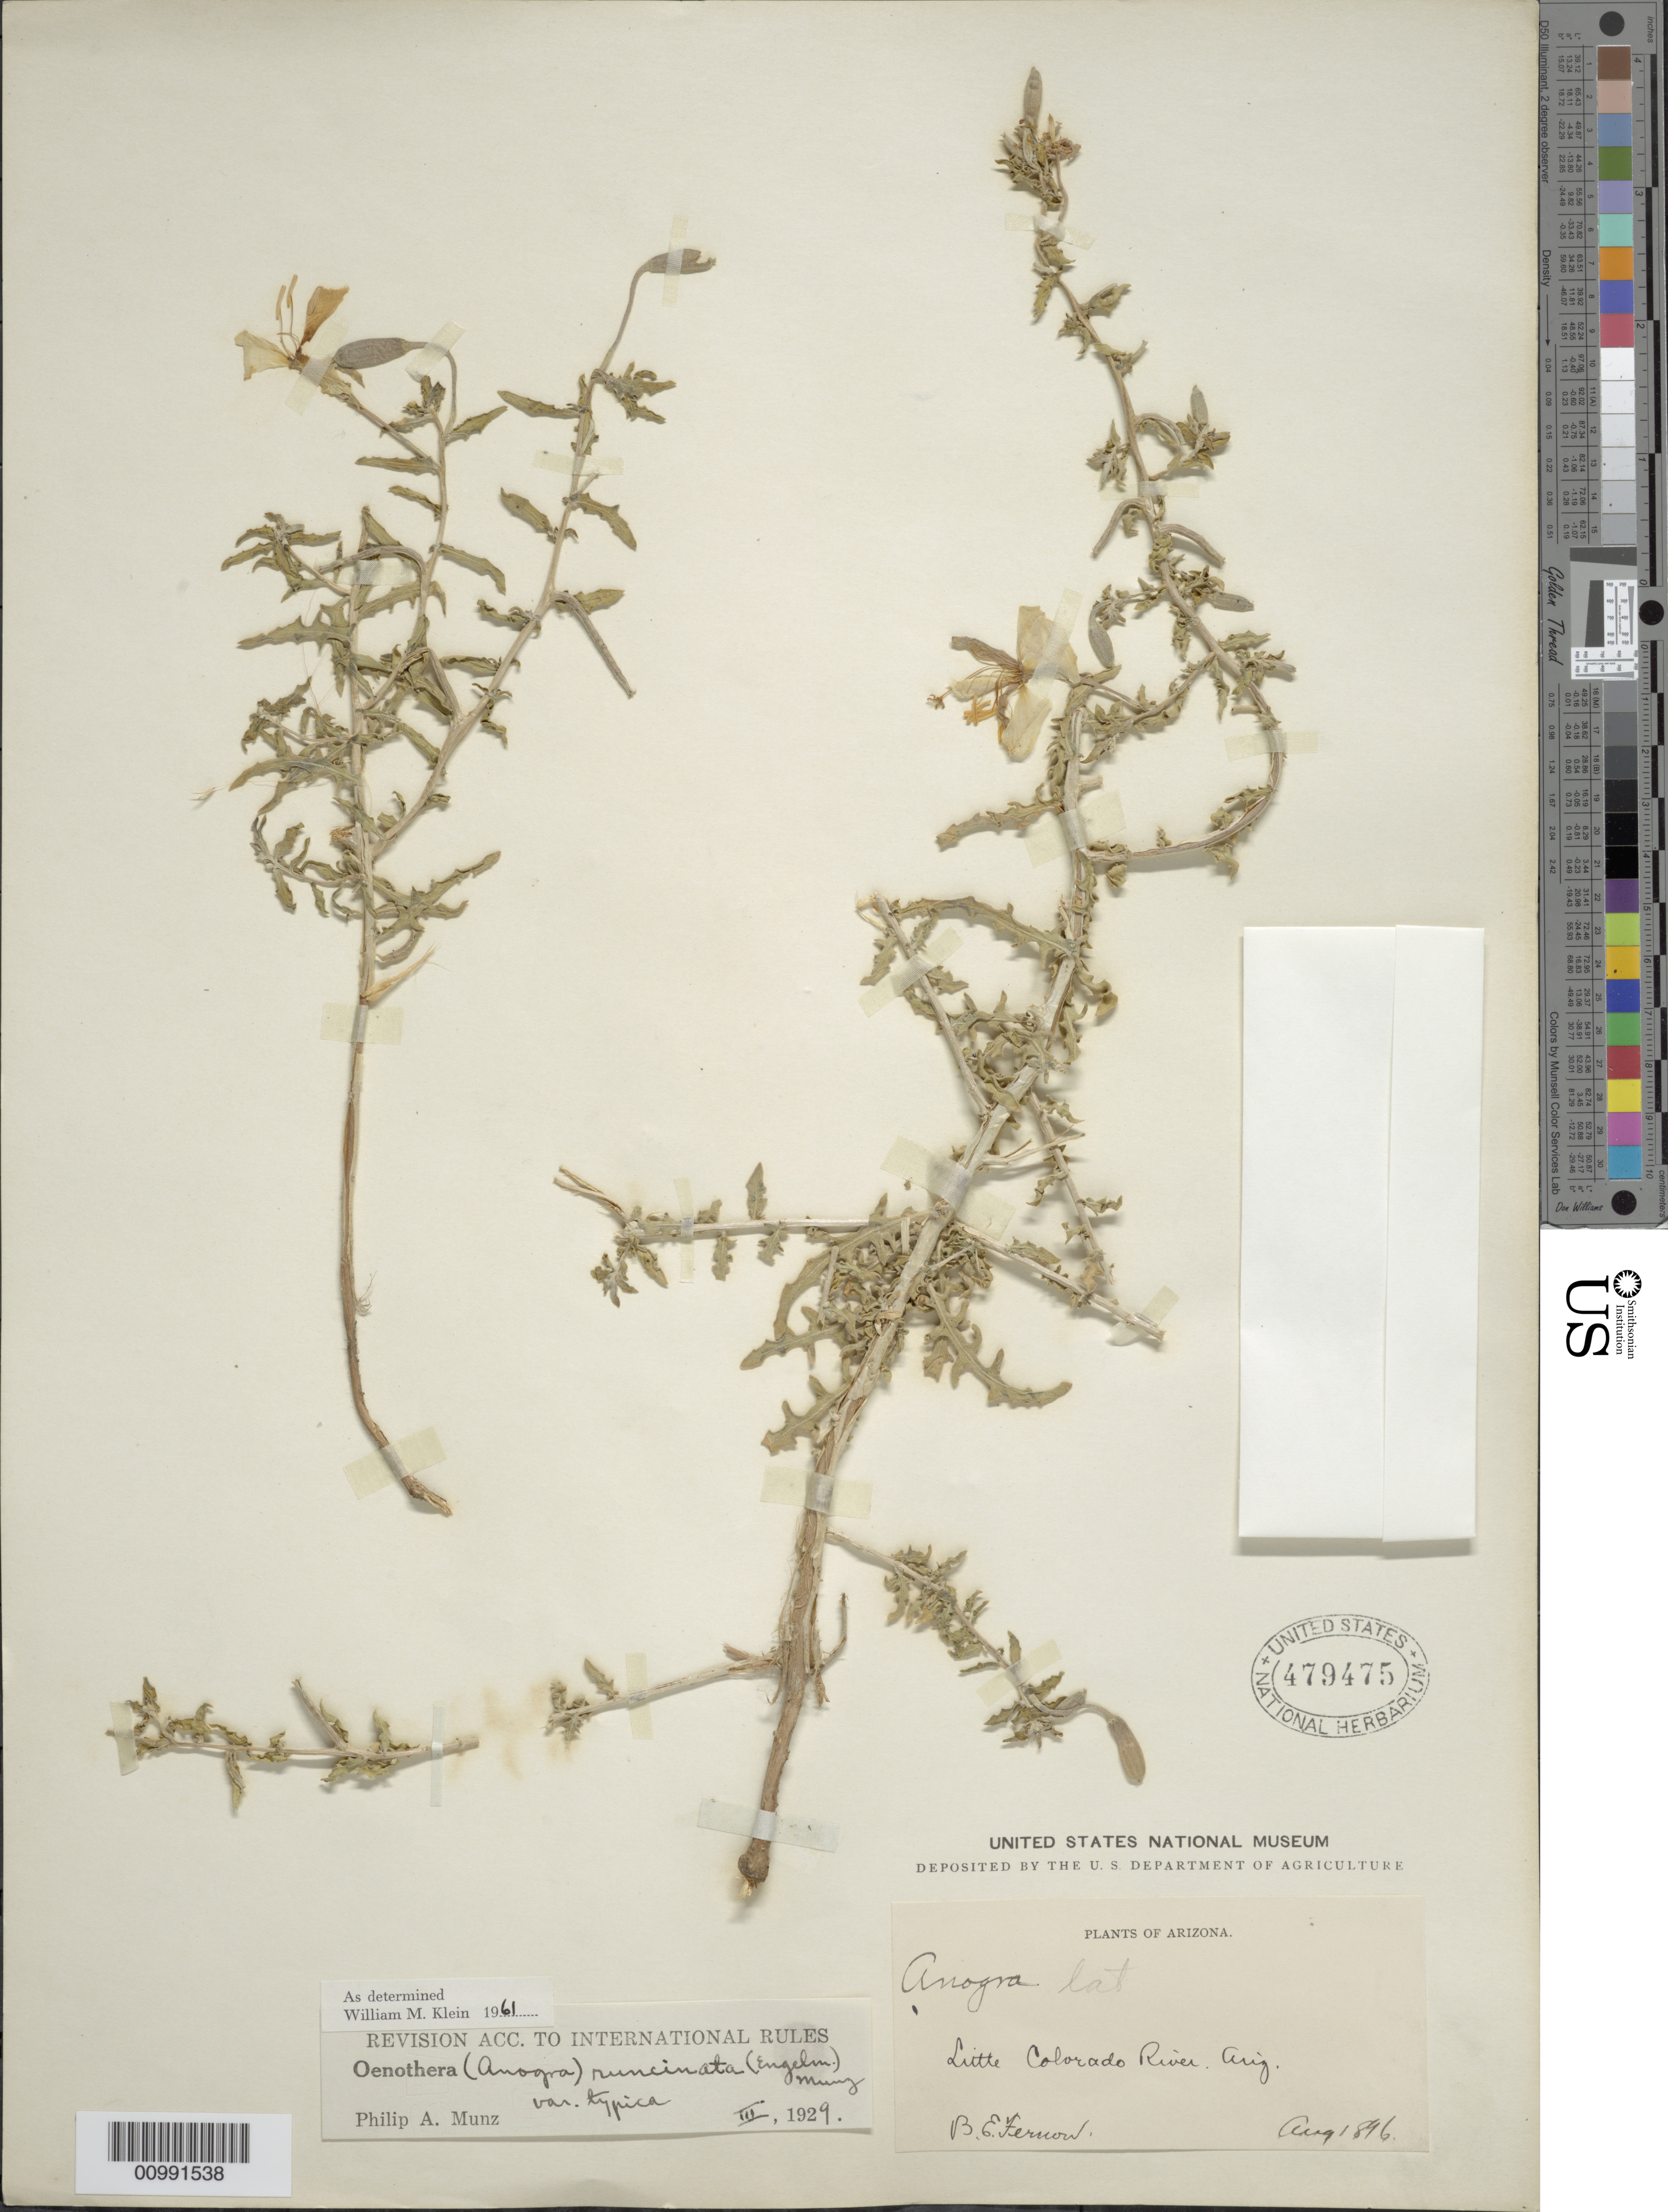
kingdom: Plantae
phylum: Tracheophyta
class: Magnoliopsida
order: Myrtales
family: Onagraceae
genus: Oenothera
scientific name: Oenothera pallida subsp. runcinata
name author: (Engelm.) Munz & W.M. Klein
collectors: B. E. Feruow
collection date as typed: Aug 1896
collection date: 1896-08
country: United States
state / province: Arizona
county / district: Navajo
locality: Little Colorado River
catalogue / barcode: US 479475